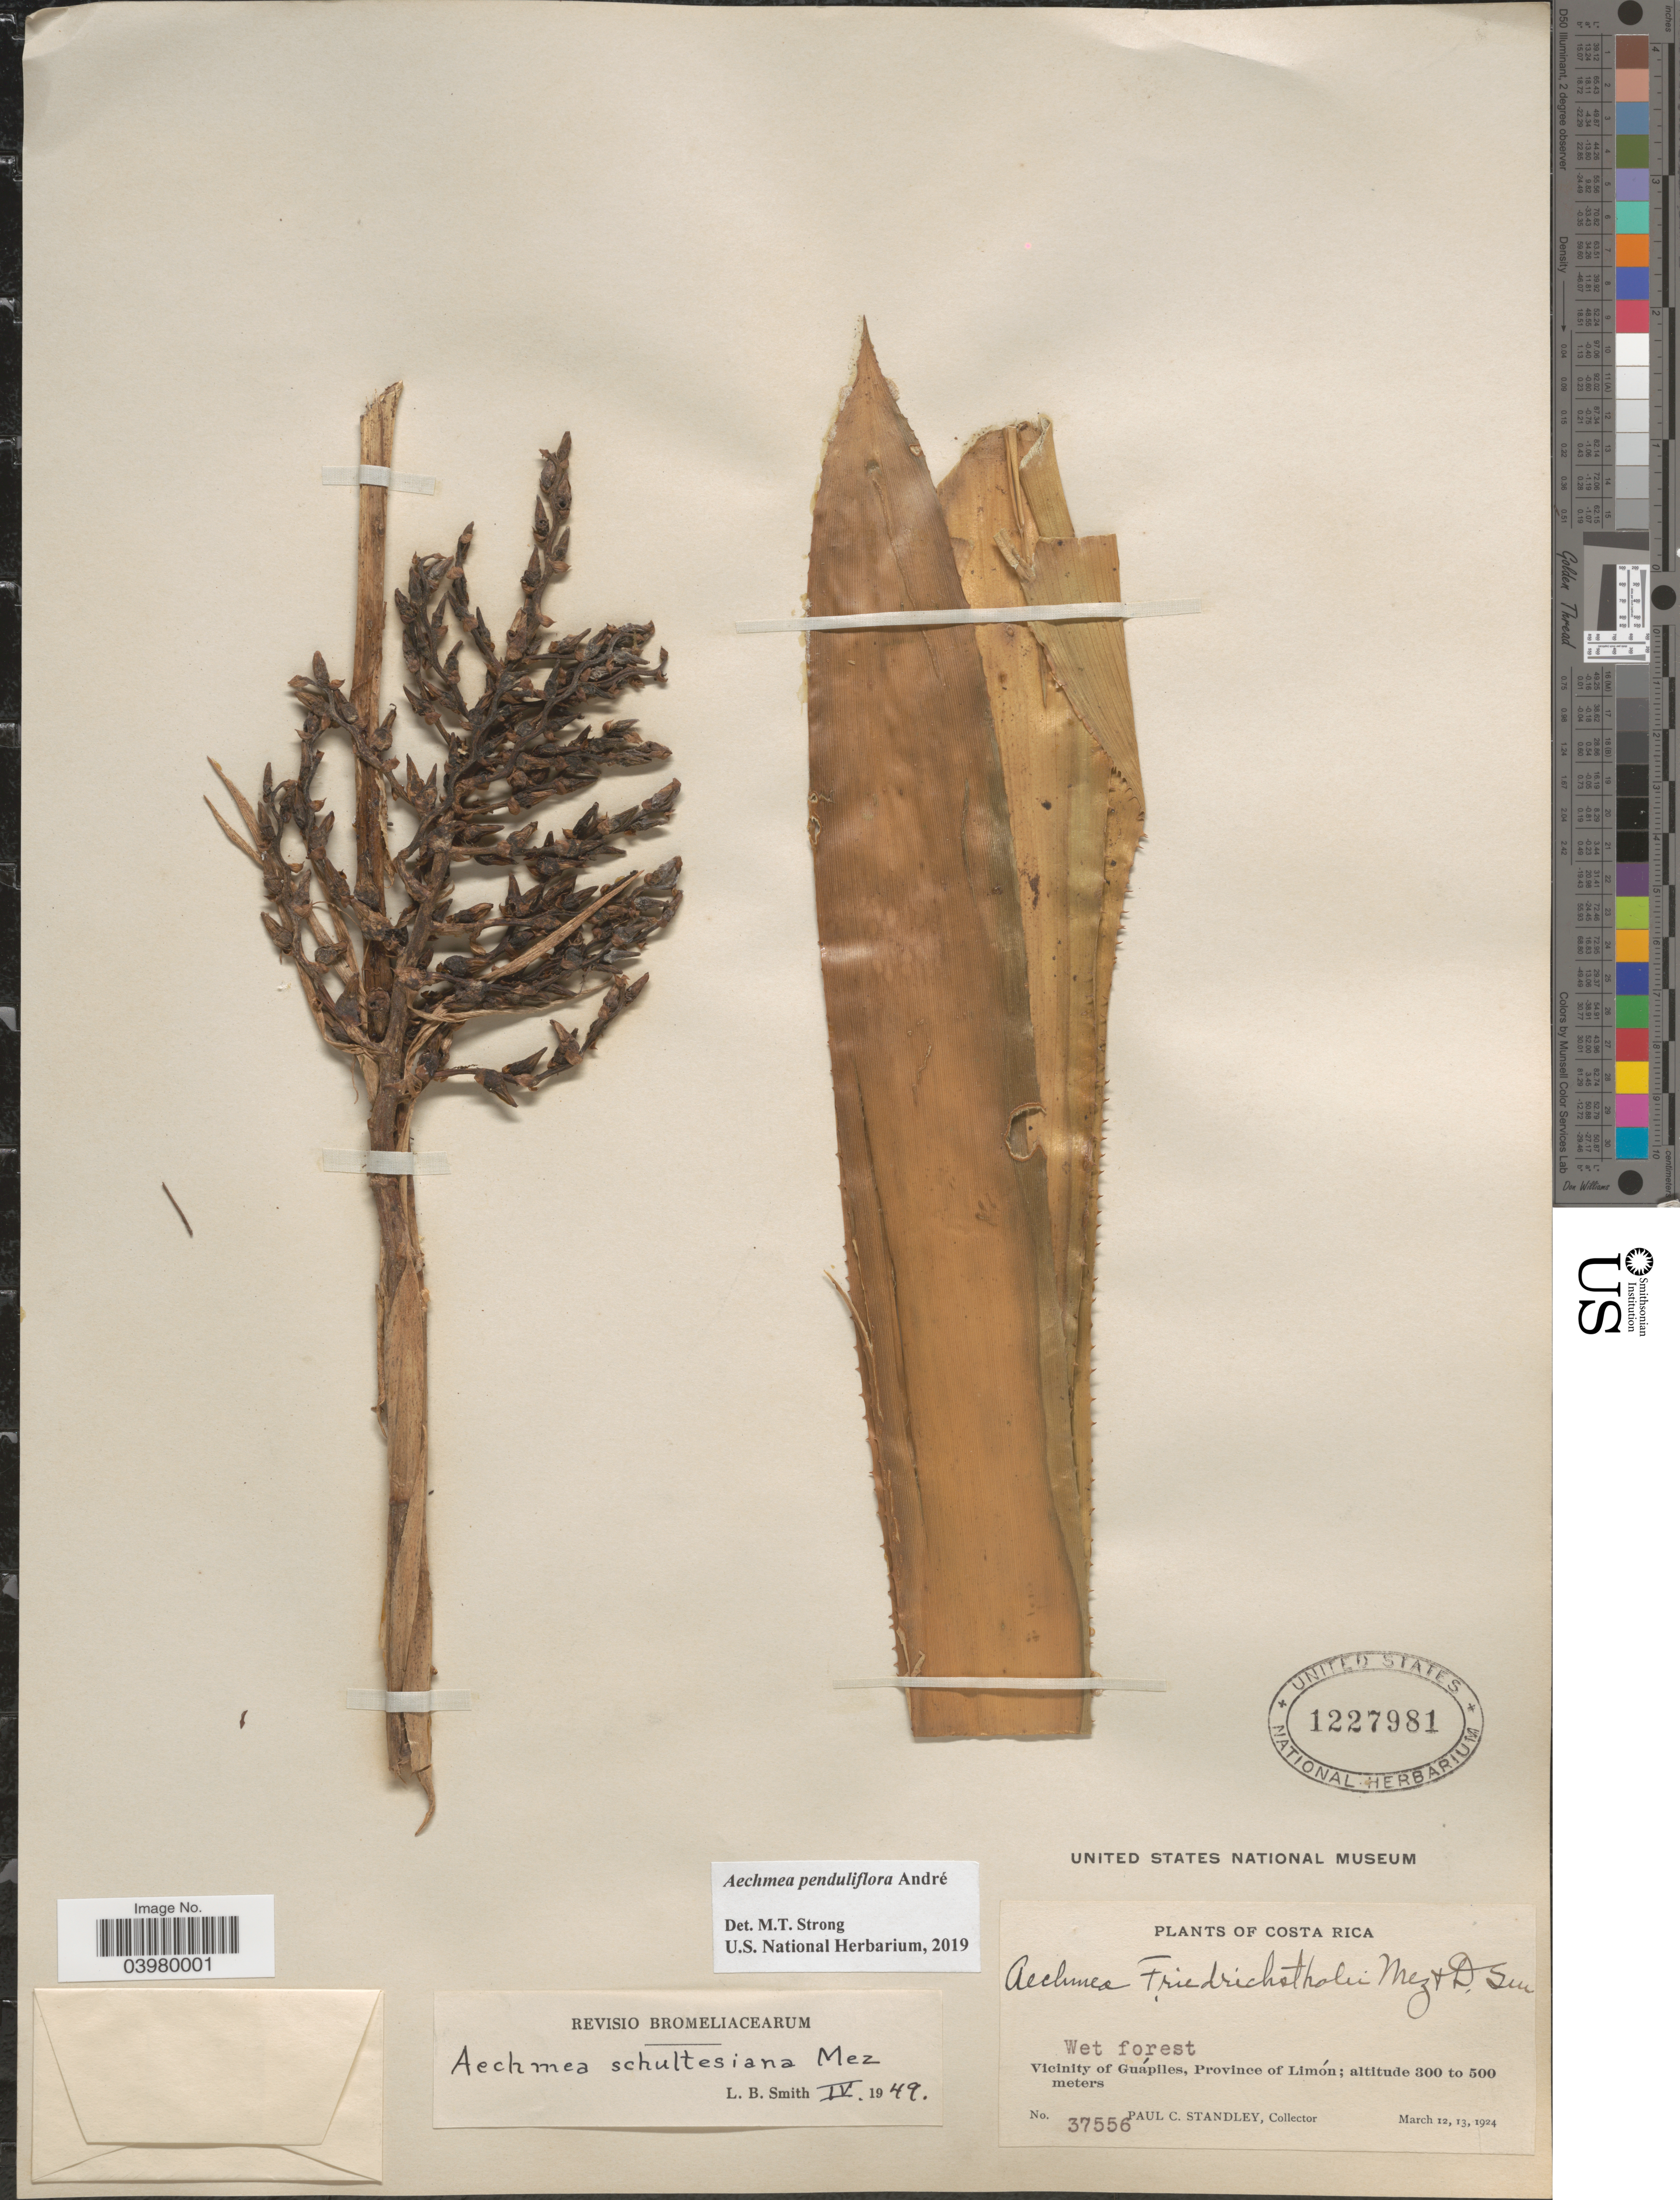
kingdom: Plantae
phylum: Tracheophyta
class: Liliopsida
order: Poales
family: Bromeliaceae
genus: Aechmea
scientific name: Aechmea penduliflora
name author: André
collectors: P. C. Standley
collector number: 37556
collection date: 1924-03-12/1924-03-13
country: Costa Rica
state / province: Limón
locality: Wet forest. Vicinity of Guápiles.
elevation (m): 300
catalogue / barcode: US 1227981